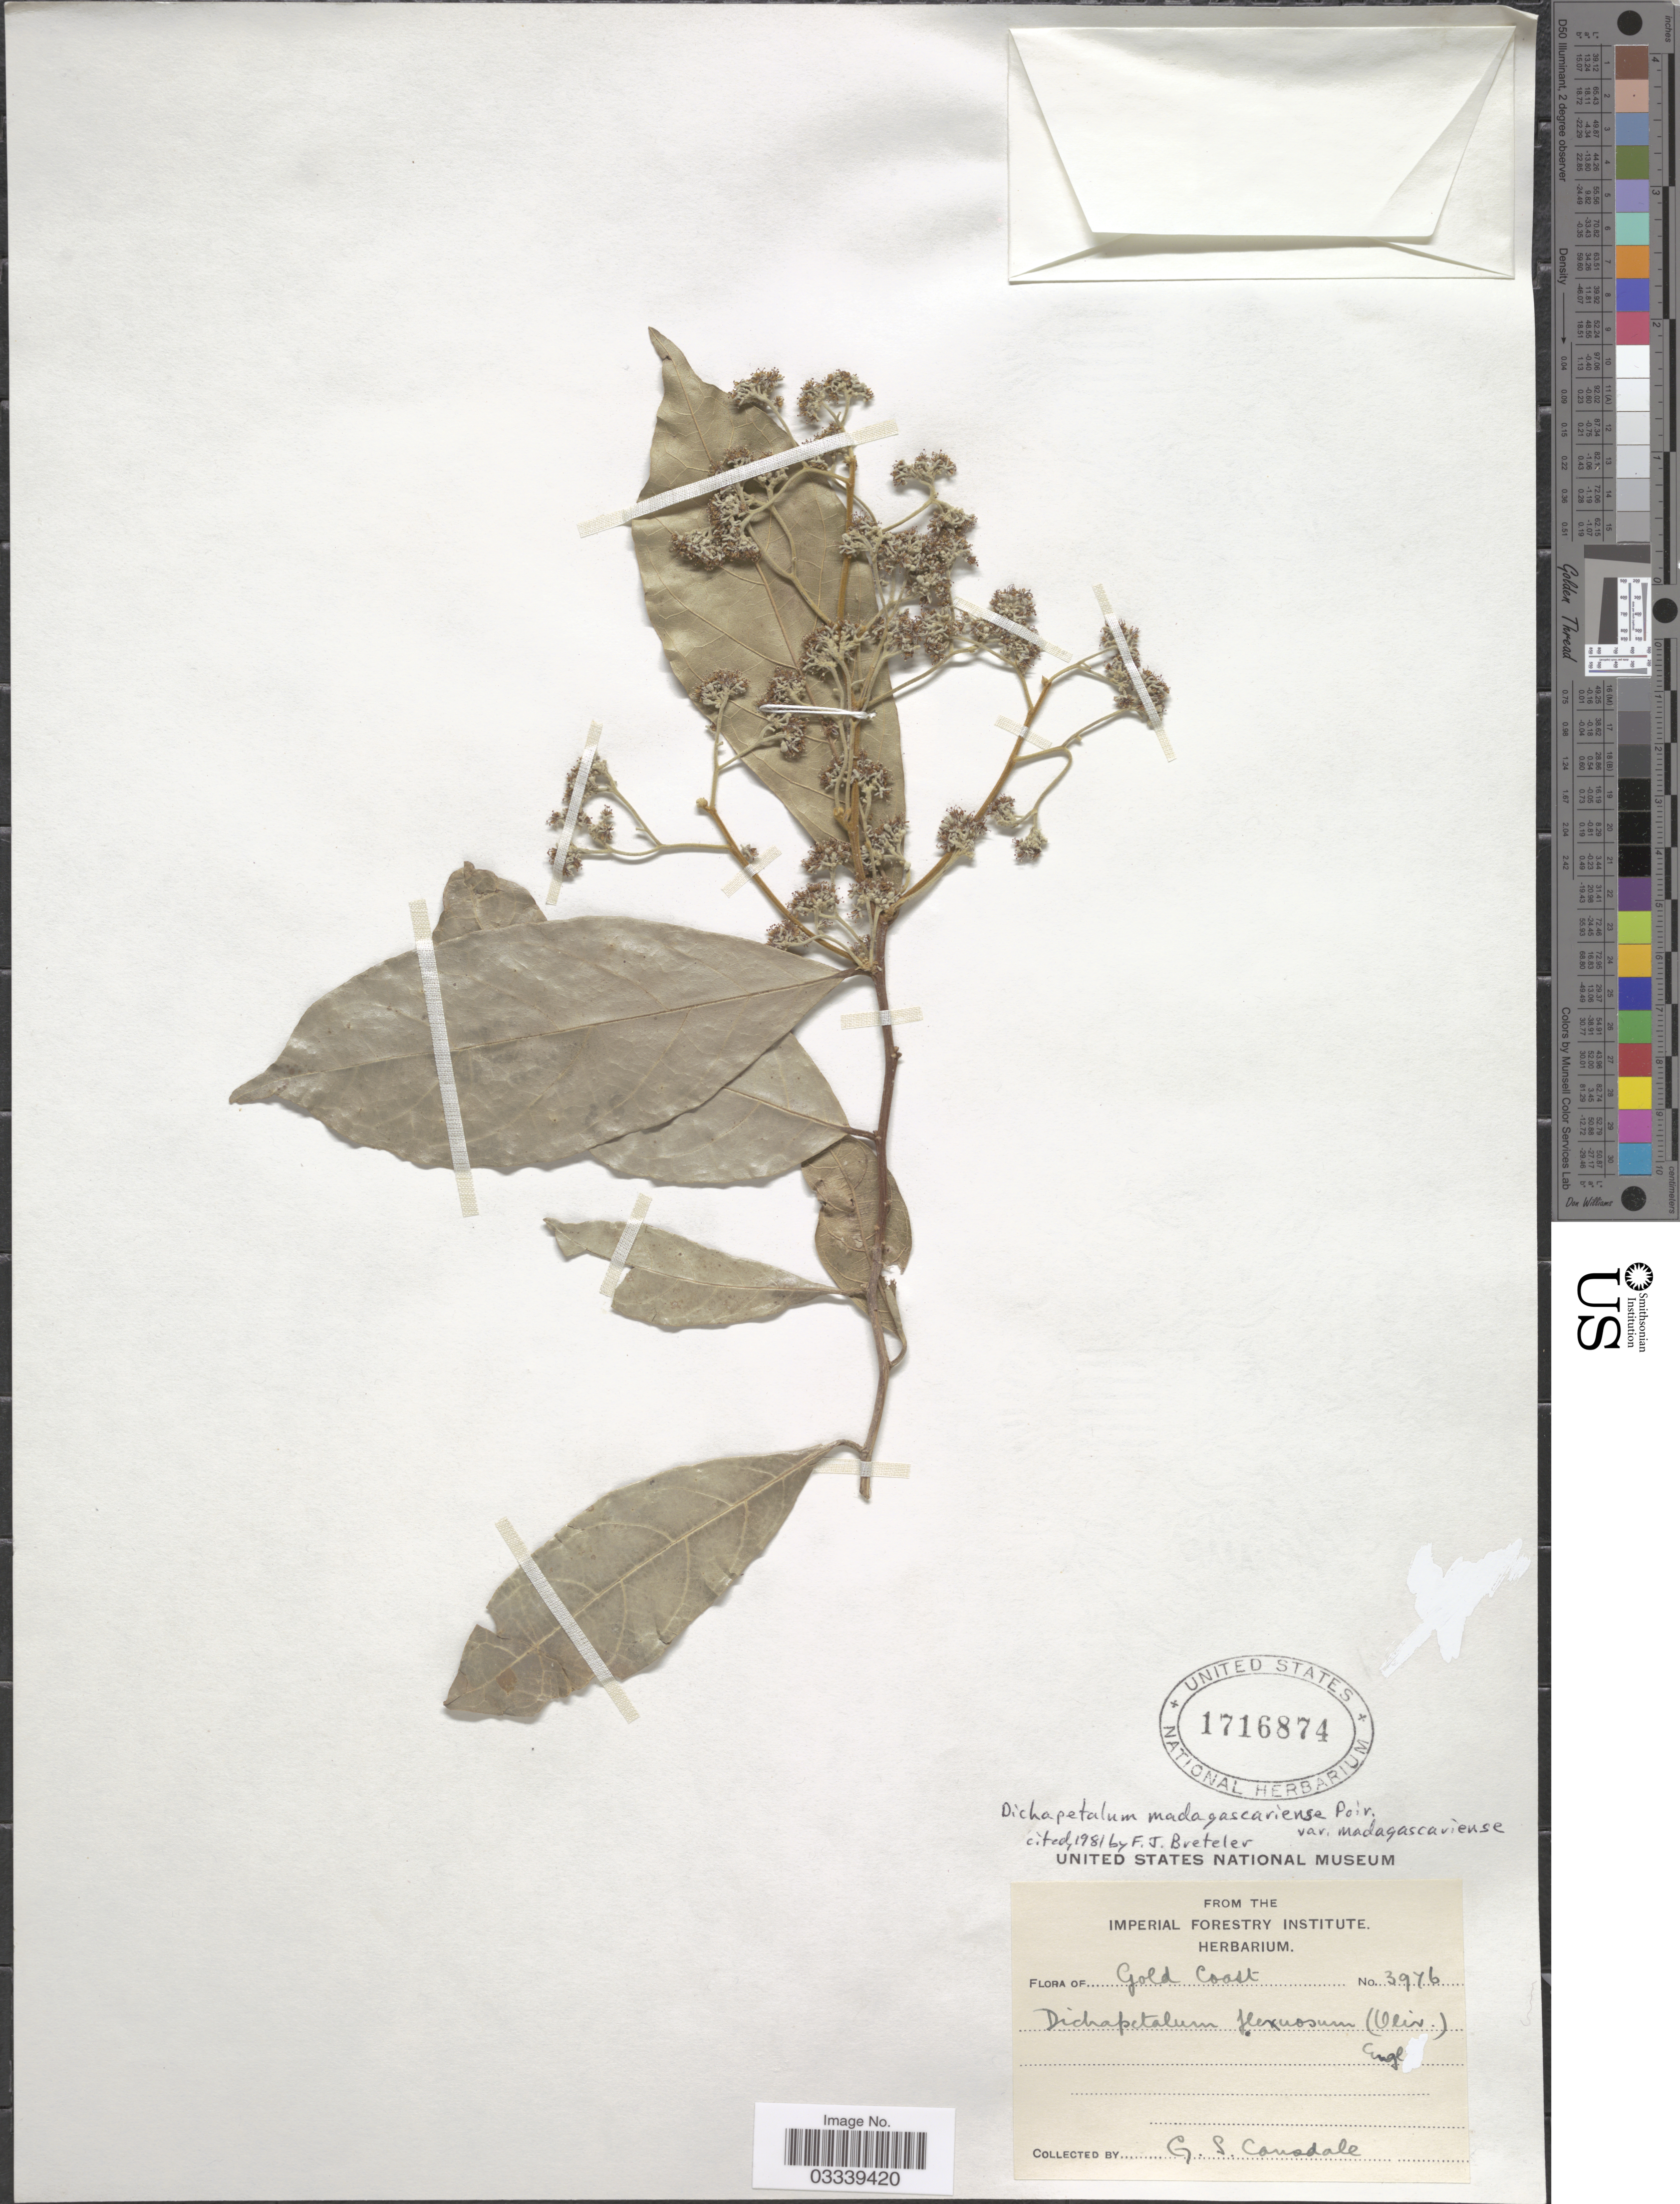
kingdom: Plantae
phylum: Tracheophyta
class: Magnoliopsida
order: Malpighiales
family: Dichapetalaceae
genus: Dichapetalum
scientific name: Dichapetalum madagascariense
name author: Poir.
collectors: G. Cansdale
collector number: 3976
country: Ghana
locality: Gold Coast.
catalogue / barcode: US 1716874